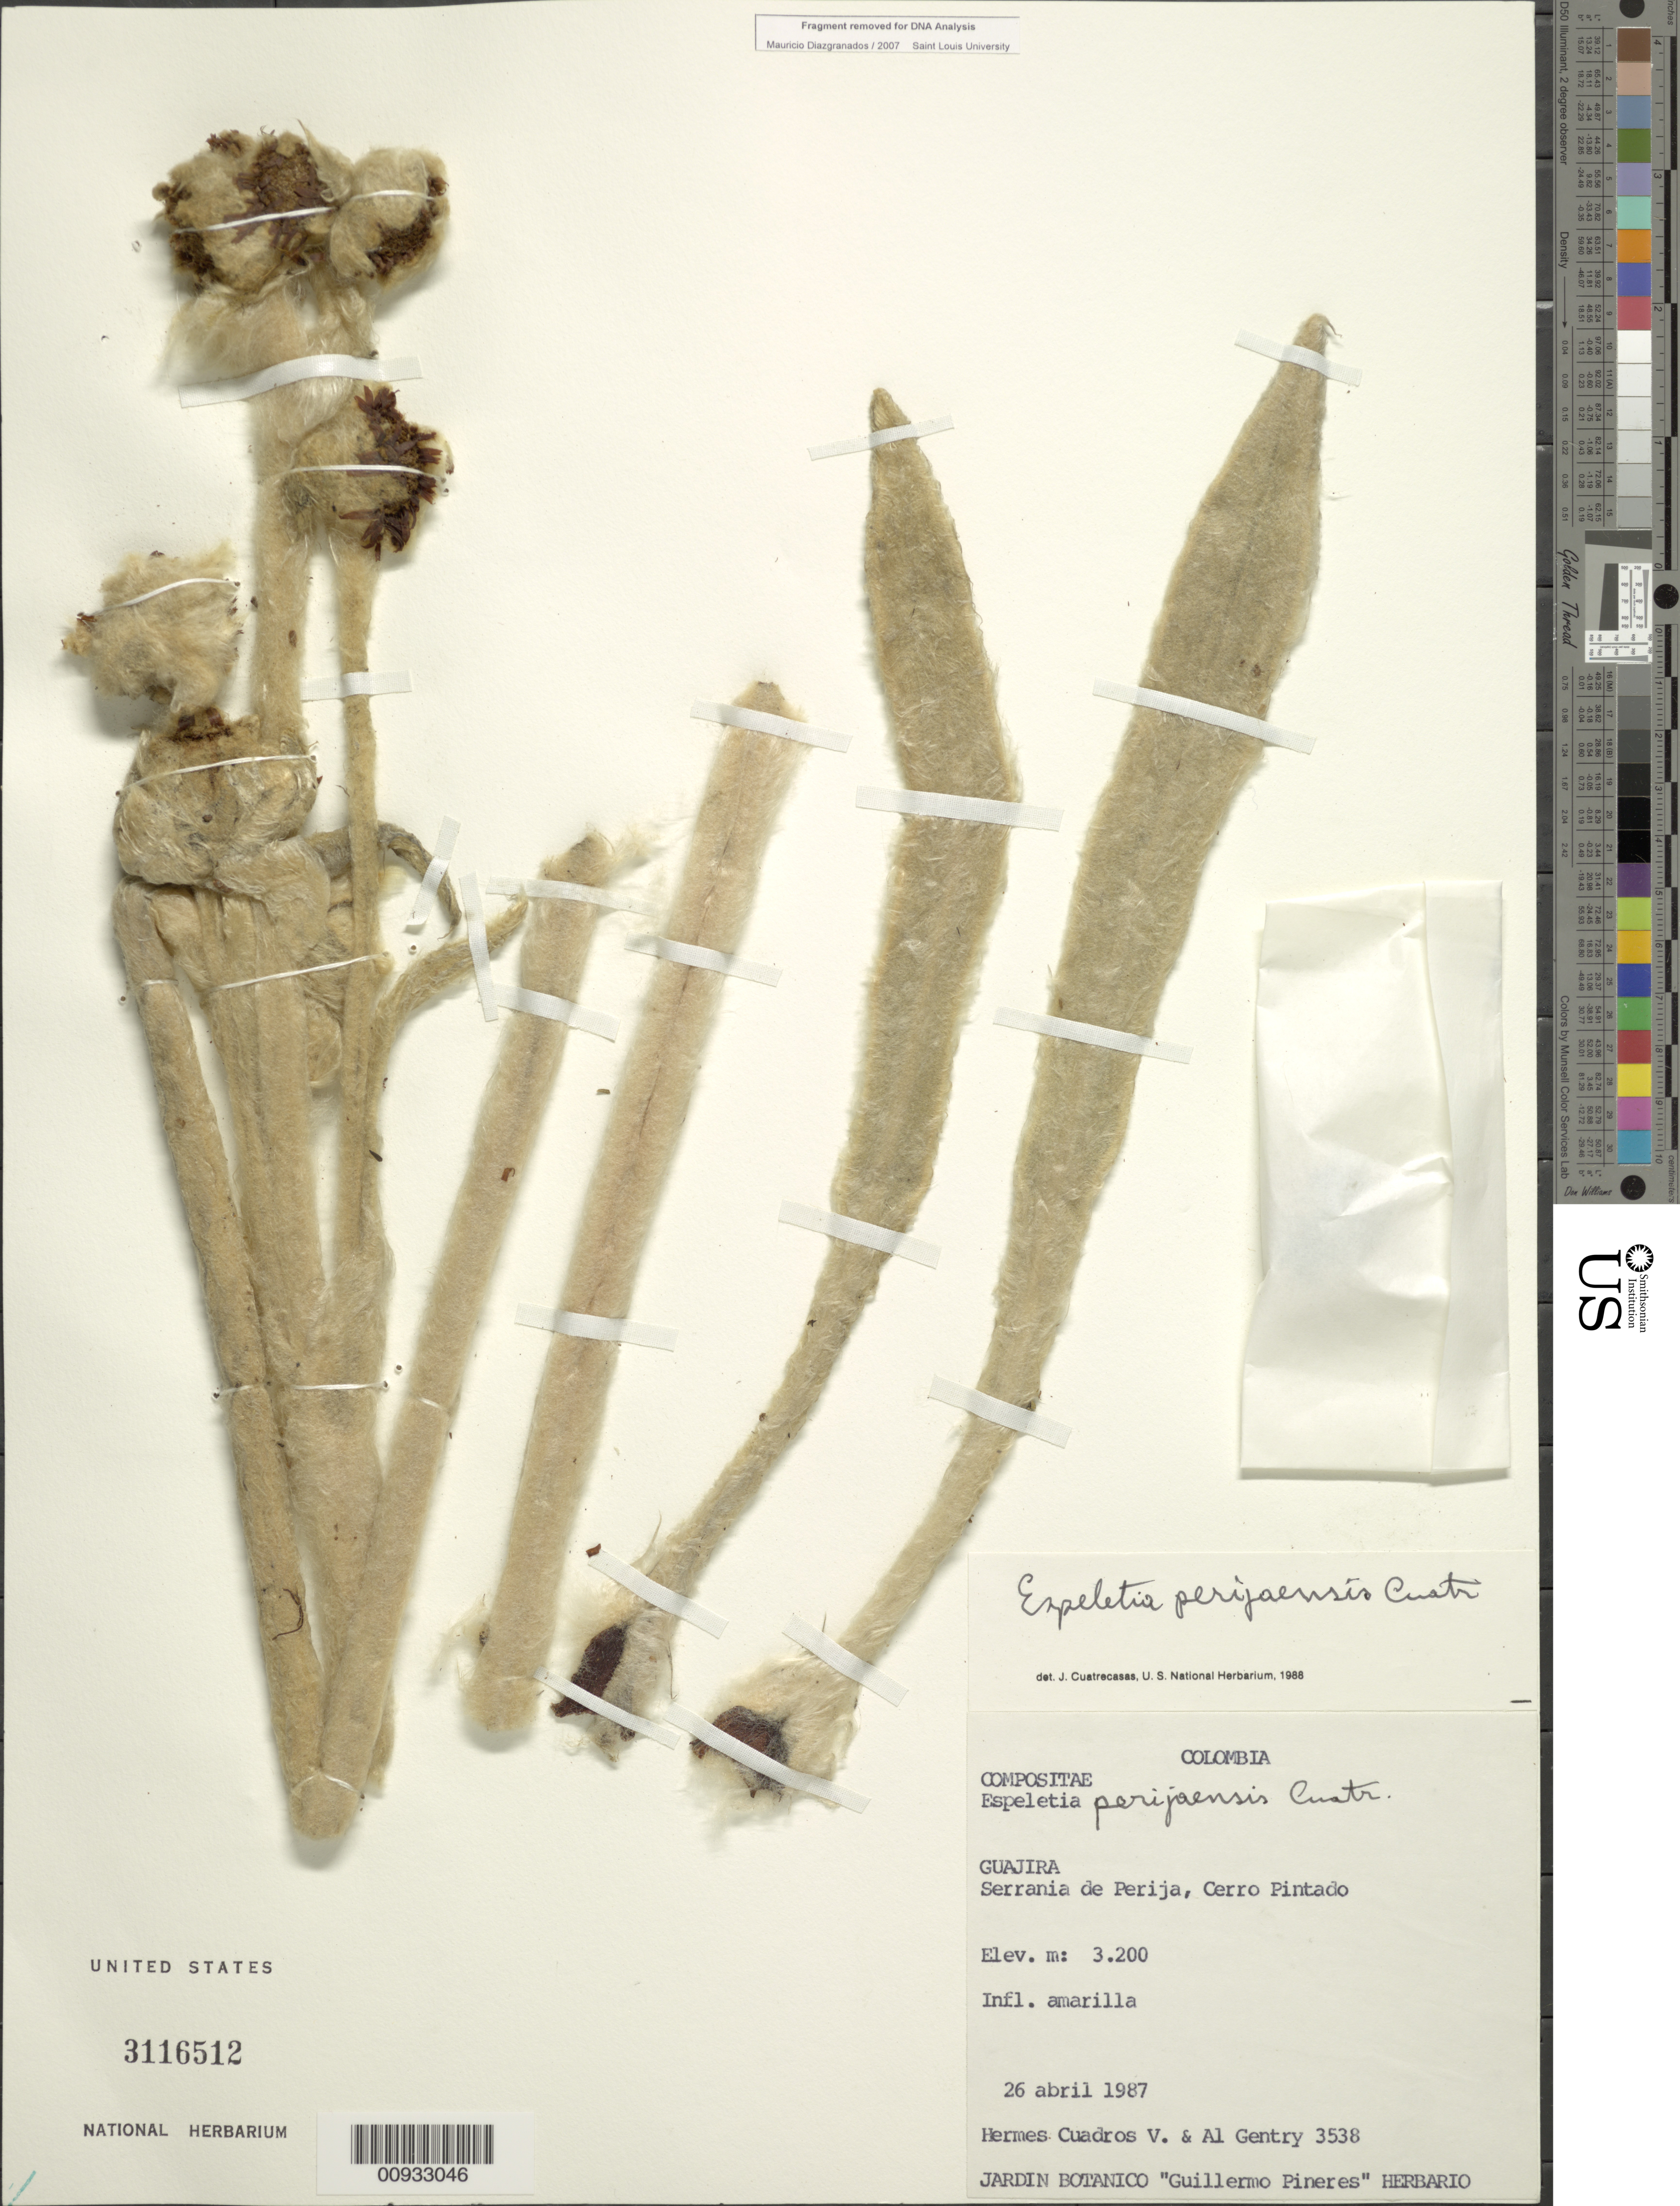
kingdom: Plantae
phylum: Tracheophyta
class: Magnoliopsida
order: Asterales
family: Asteraceae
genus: Espeletia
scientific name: Espeletia perijaensis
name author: Cuatrec.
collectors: H. Cuadros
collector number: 3538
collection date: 1987-04-26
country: Colombia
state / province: La Guajira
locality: Serranía de Perijá, Cerro Pintado.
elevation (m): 3200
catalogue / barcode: US 3116512